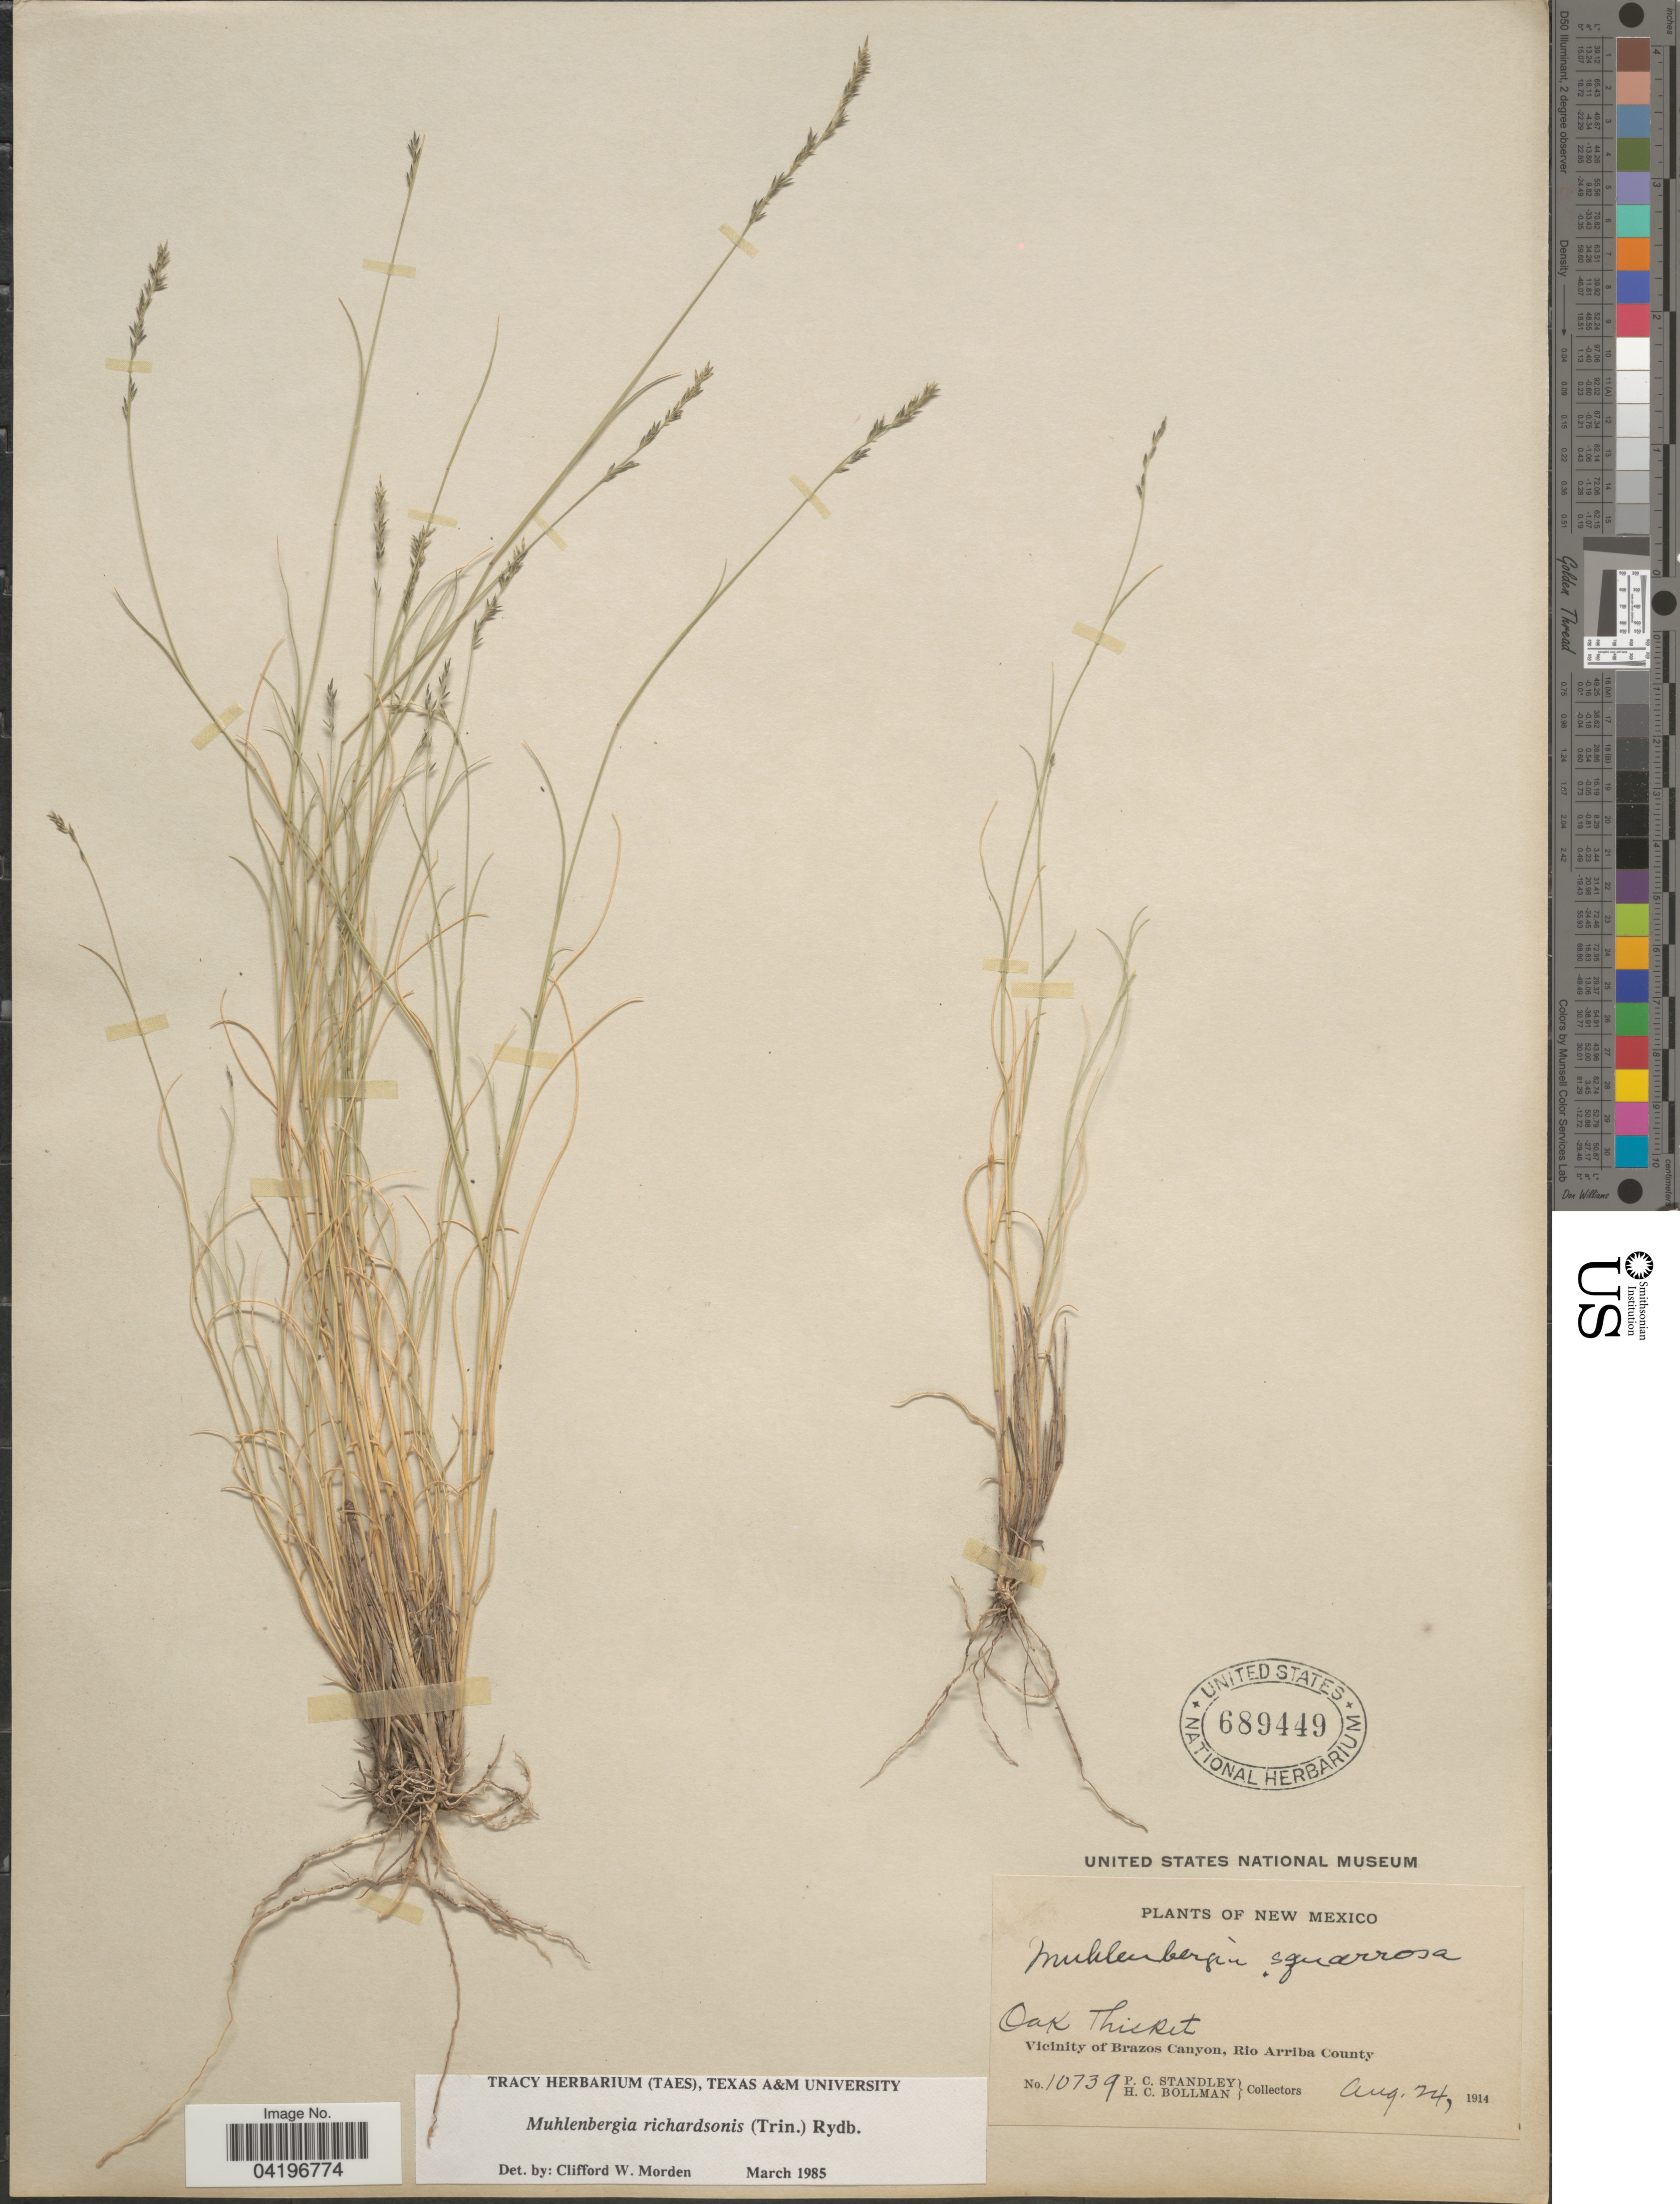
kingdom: Plantae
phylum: Tracheophyta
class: Liliopsida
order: Poales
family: Poaceae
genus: Muhlenbergia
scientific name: Muhlenbergia richardsonis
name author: (Trin.) Rydb.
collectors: P. C. Standley & H. C. Bollman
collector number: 10739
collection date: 1914-08-24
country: United States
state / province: New Mexico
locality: Vicinity of Brazos Canyon, Rio Arriba County.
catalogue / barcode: US 689449